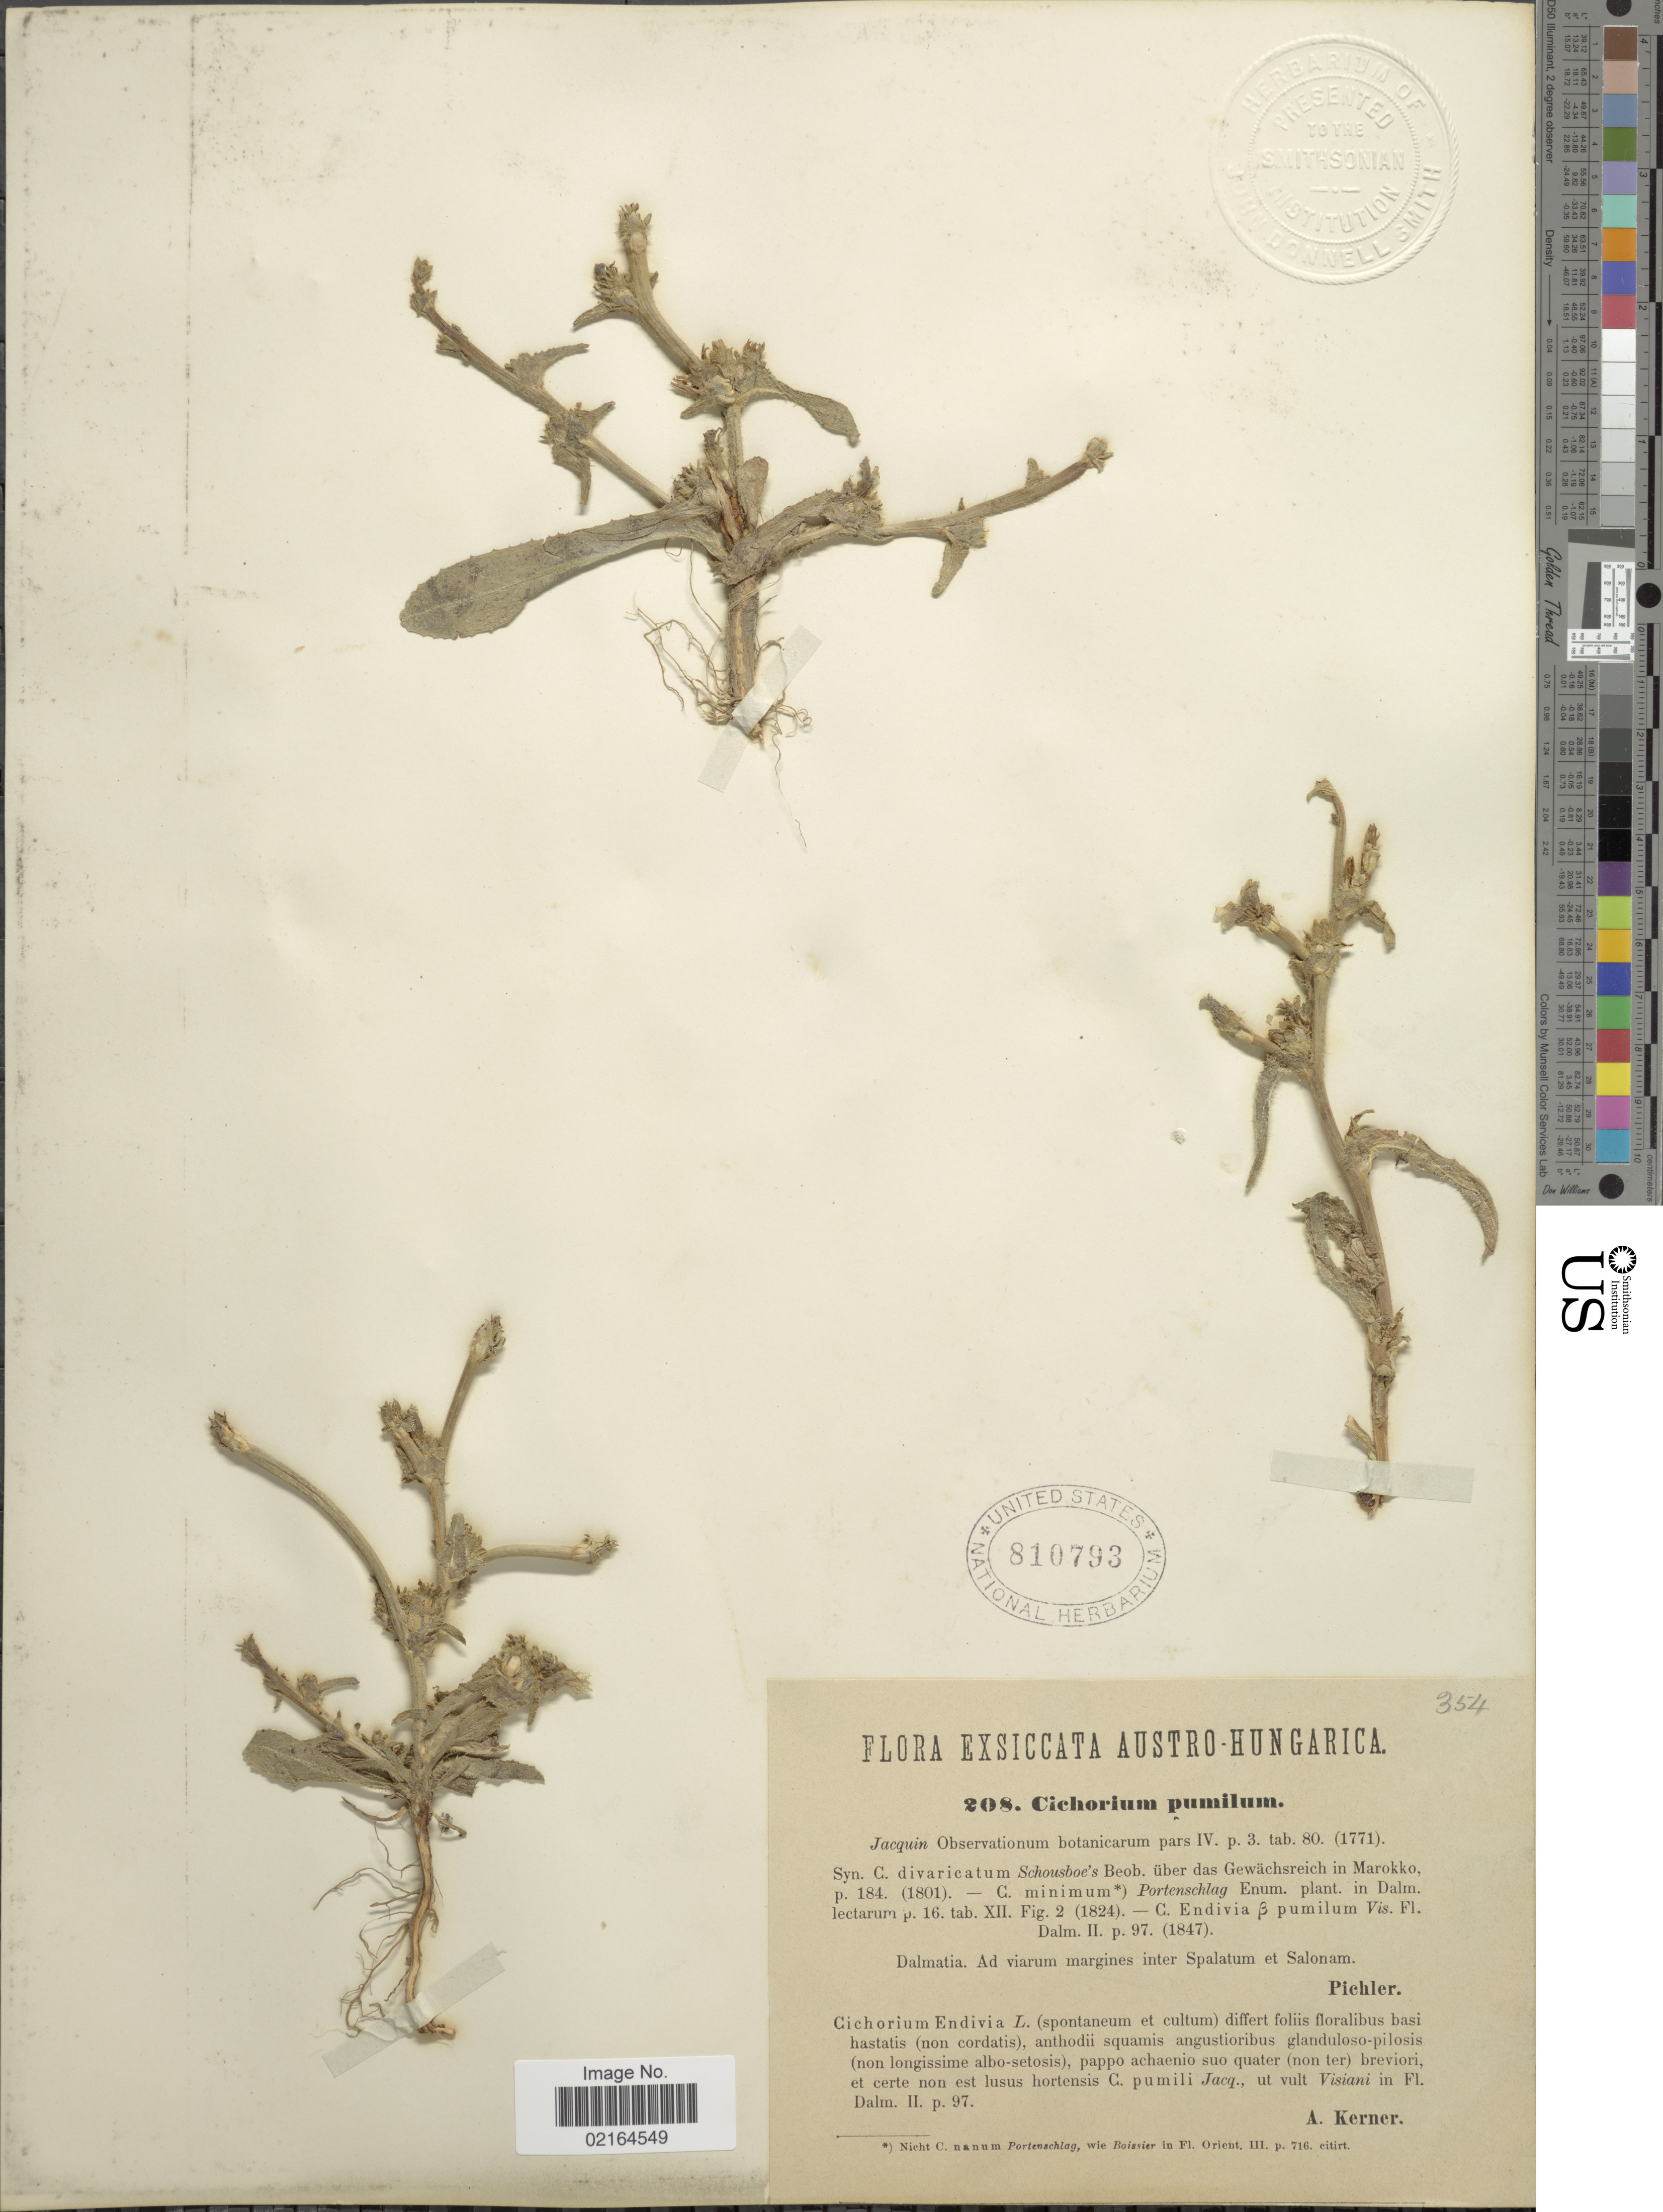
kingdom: Plantae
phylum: Tracheophyta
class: Magnoliopsida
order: Asterales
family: Asteraceae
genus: Cichorium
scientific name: Cichorium pumilum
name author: Jacq.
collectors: Pichler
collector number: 208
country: Croatia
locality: Dalmatia, Ad viarum margines inter Spalatum et Salonam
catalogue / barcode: US 810793